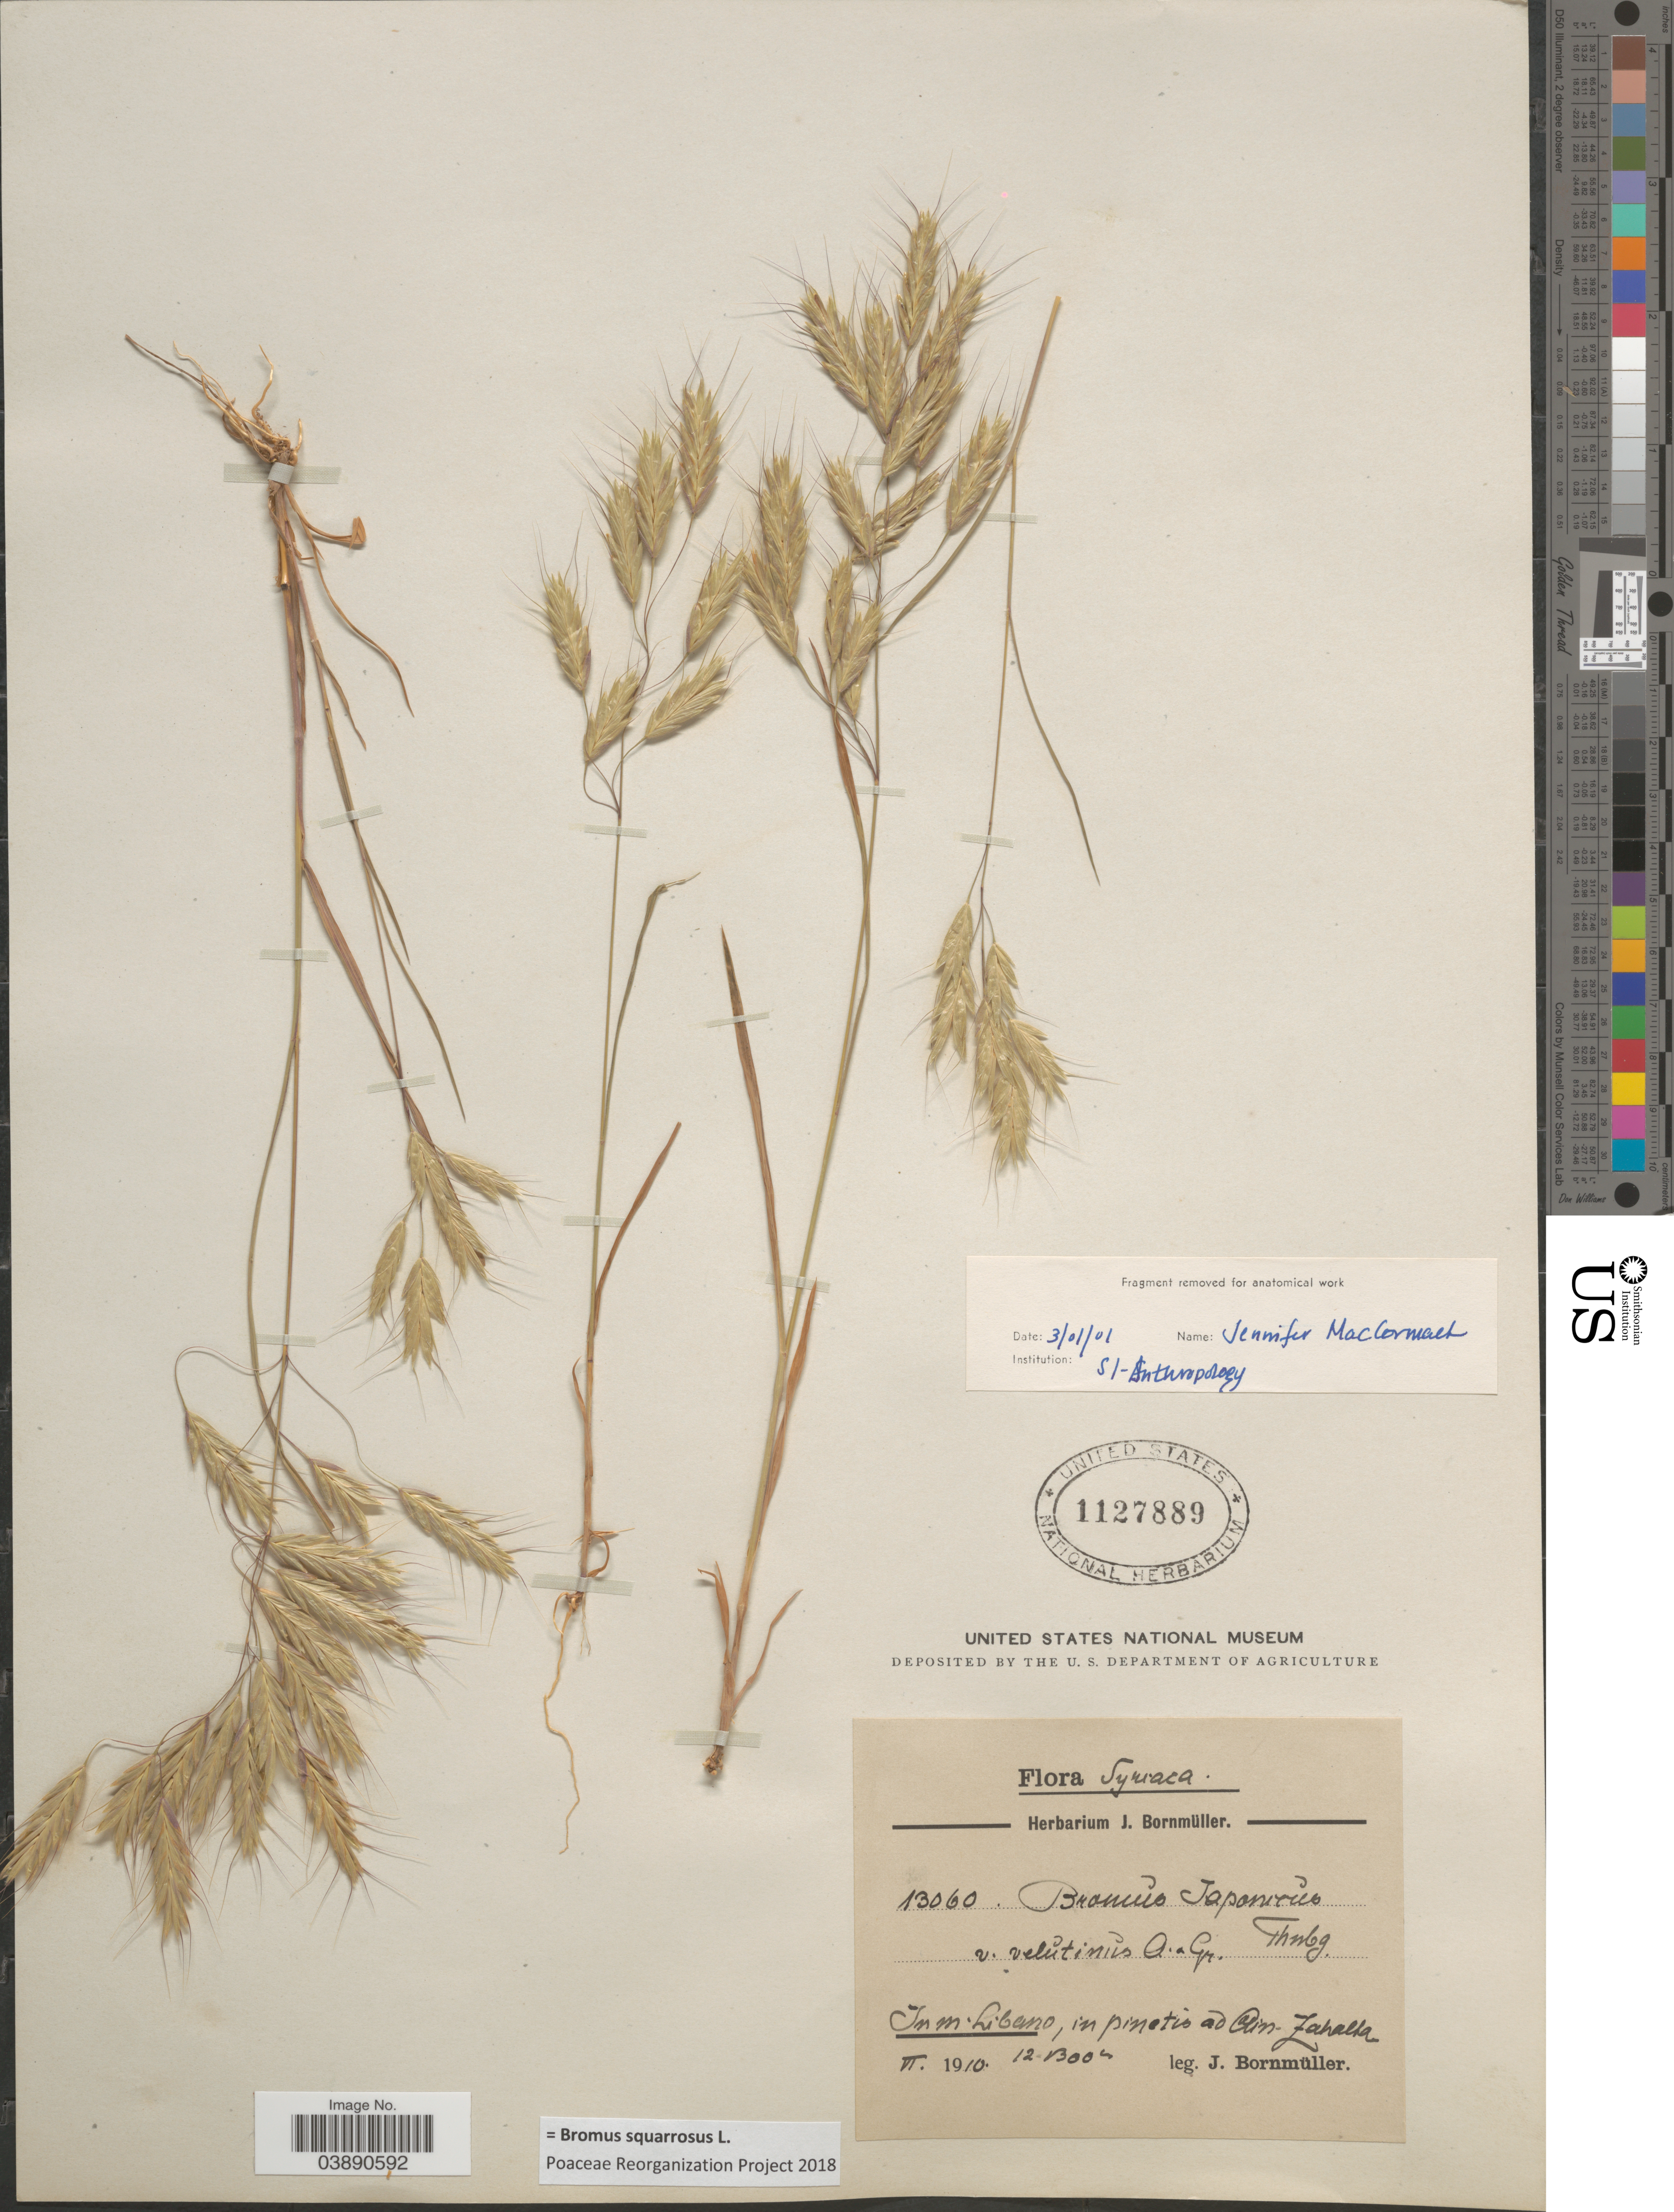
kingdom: Plantae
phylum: Tracheophyta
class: Liliopsida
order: Poales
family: Poaceae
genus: Bromus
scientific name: Bromus squarrosus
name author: L.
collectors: J. Bornmüller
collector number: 13060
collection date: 1910-06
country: Lebanon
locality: Syriaca. In m. Libano, in pinetis ad Ain Zahalta.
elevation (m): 1200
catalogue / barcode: US 1127889